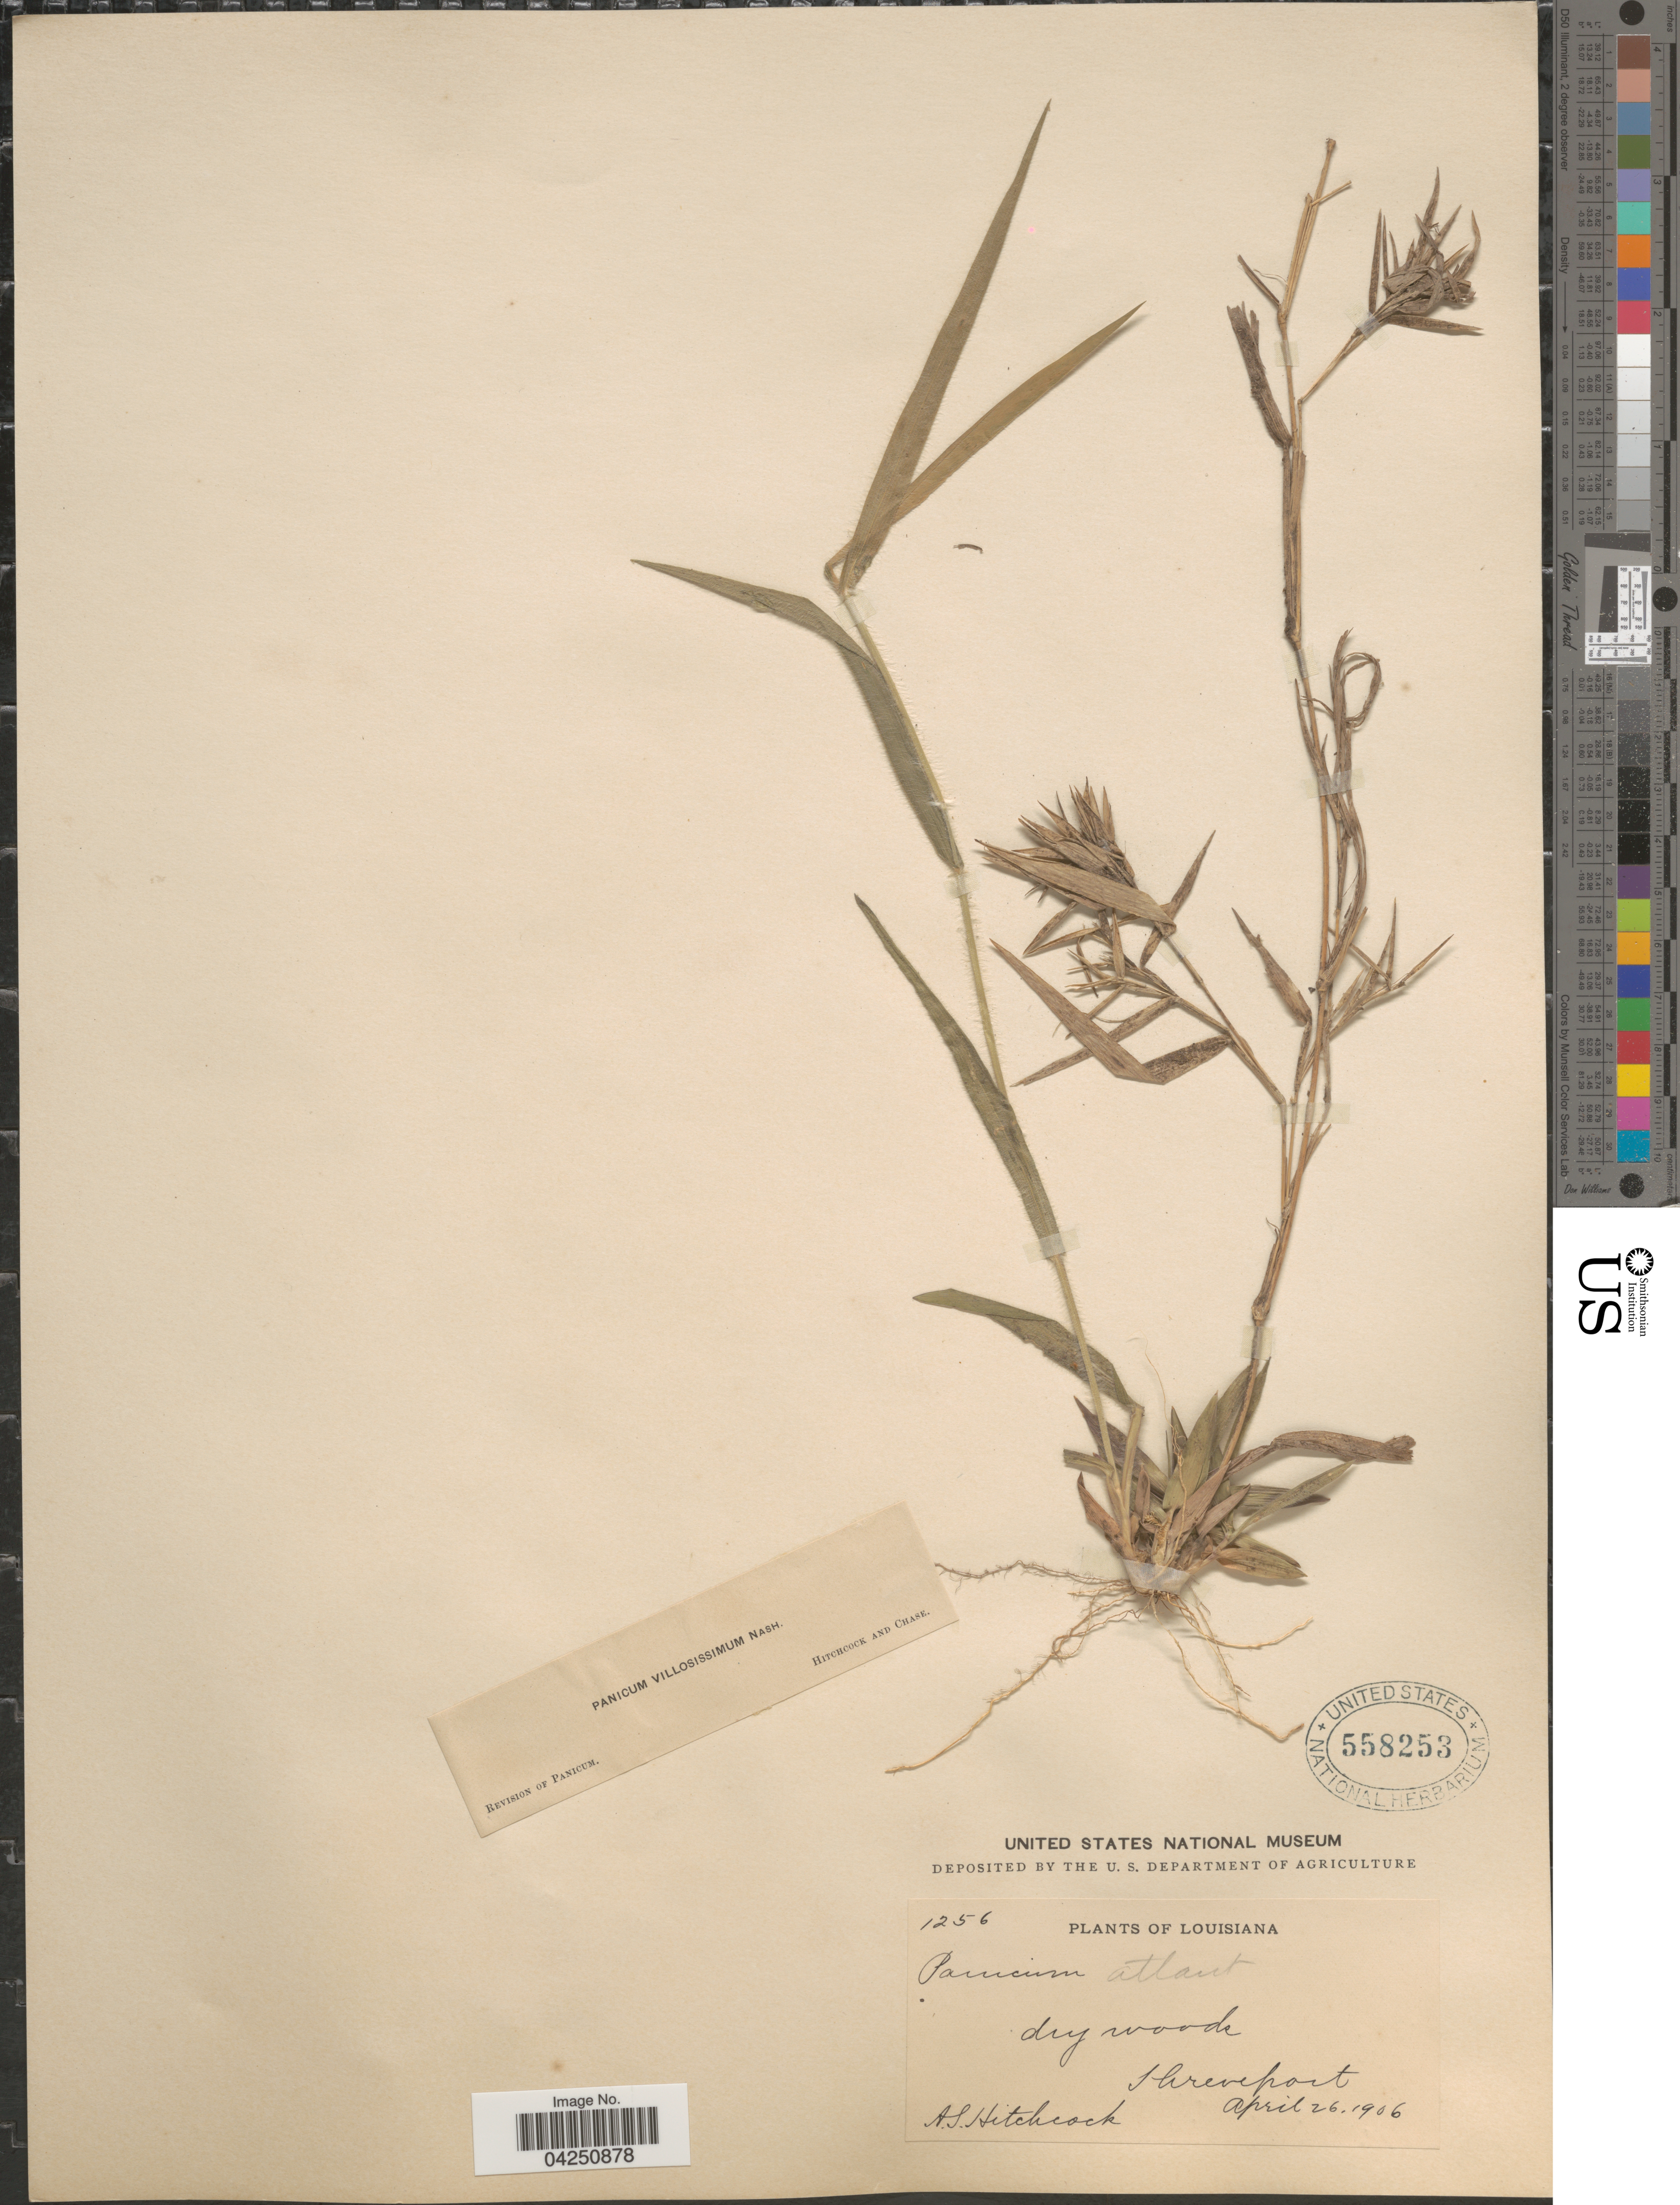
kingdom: Plantae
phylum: Tracheophyta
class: Liliopsida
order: Poales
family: Poaceae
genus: Dichanthelium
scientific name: Dichanthelium acuminatum var. acuminatum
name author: (Sw.) Gould & C.A. Clark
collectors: A. S. Hitchcock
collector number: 1256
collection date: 1906-04-26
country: United States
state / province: Louisiana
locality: Shreveport.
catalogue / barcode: US 558253